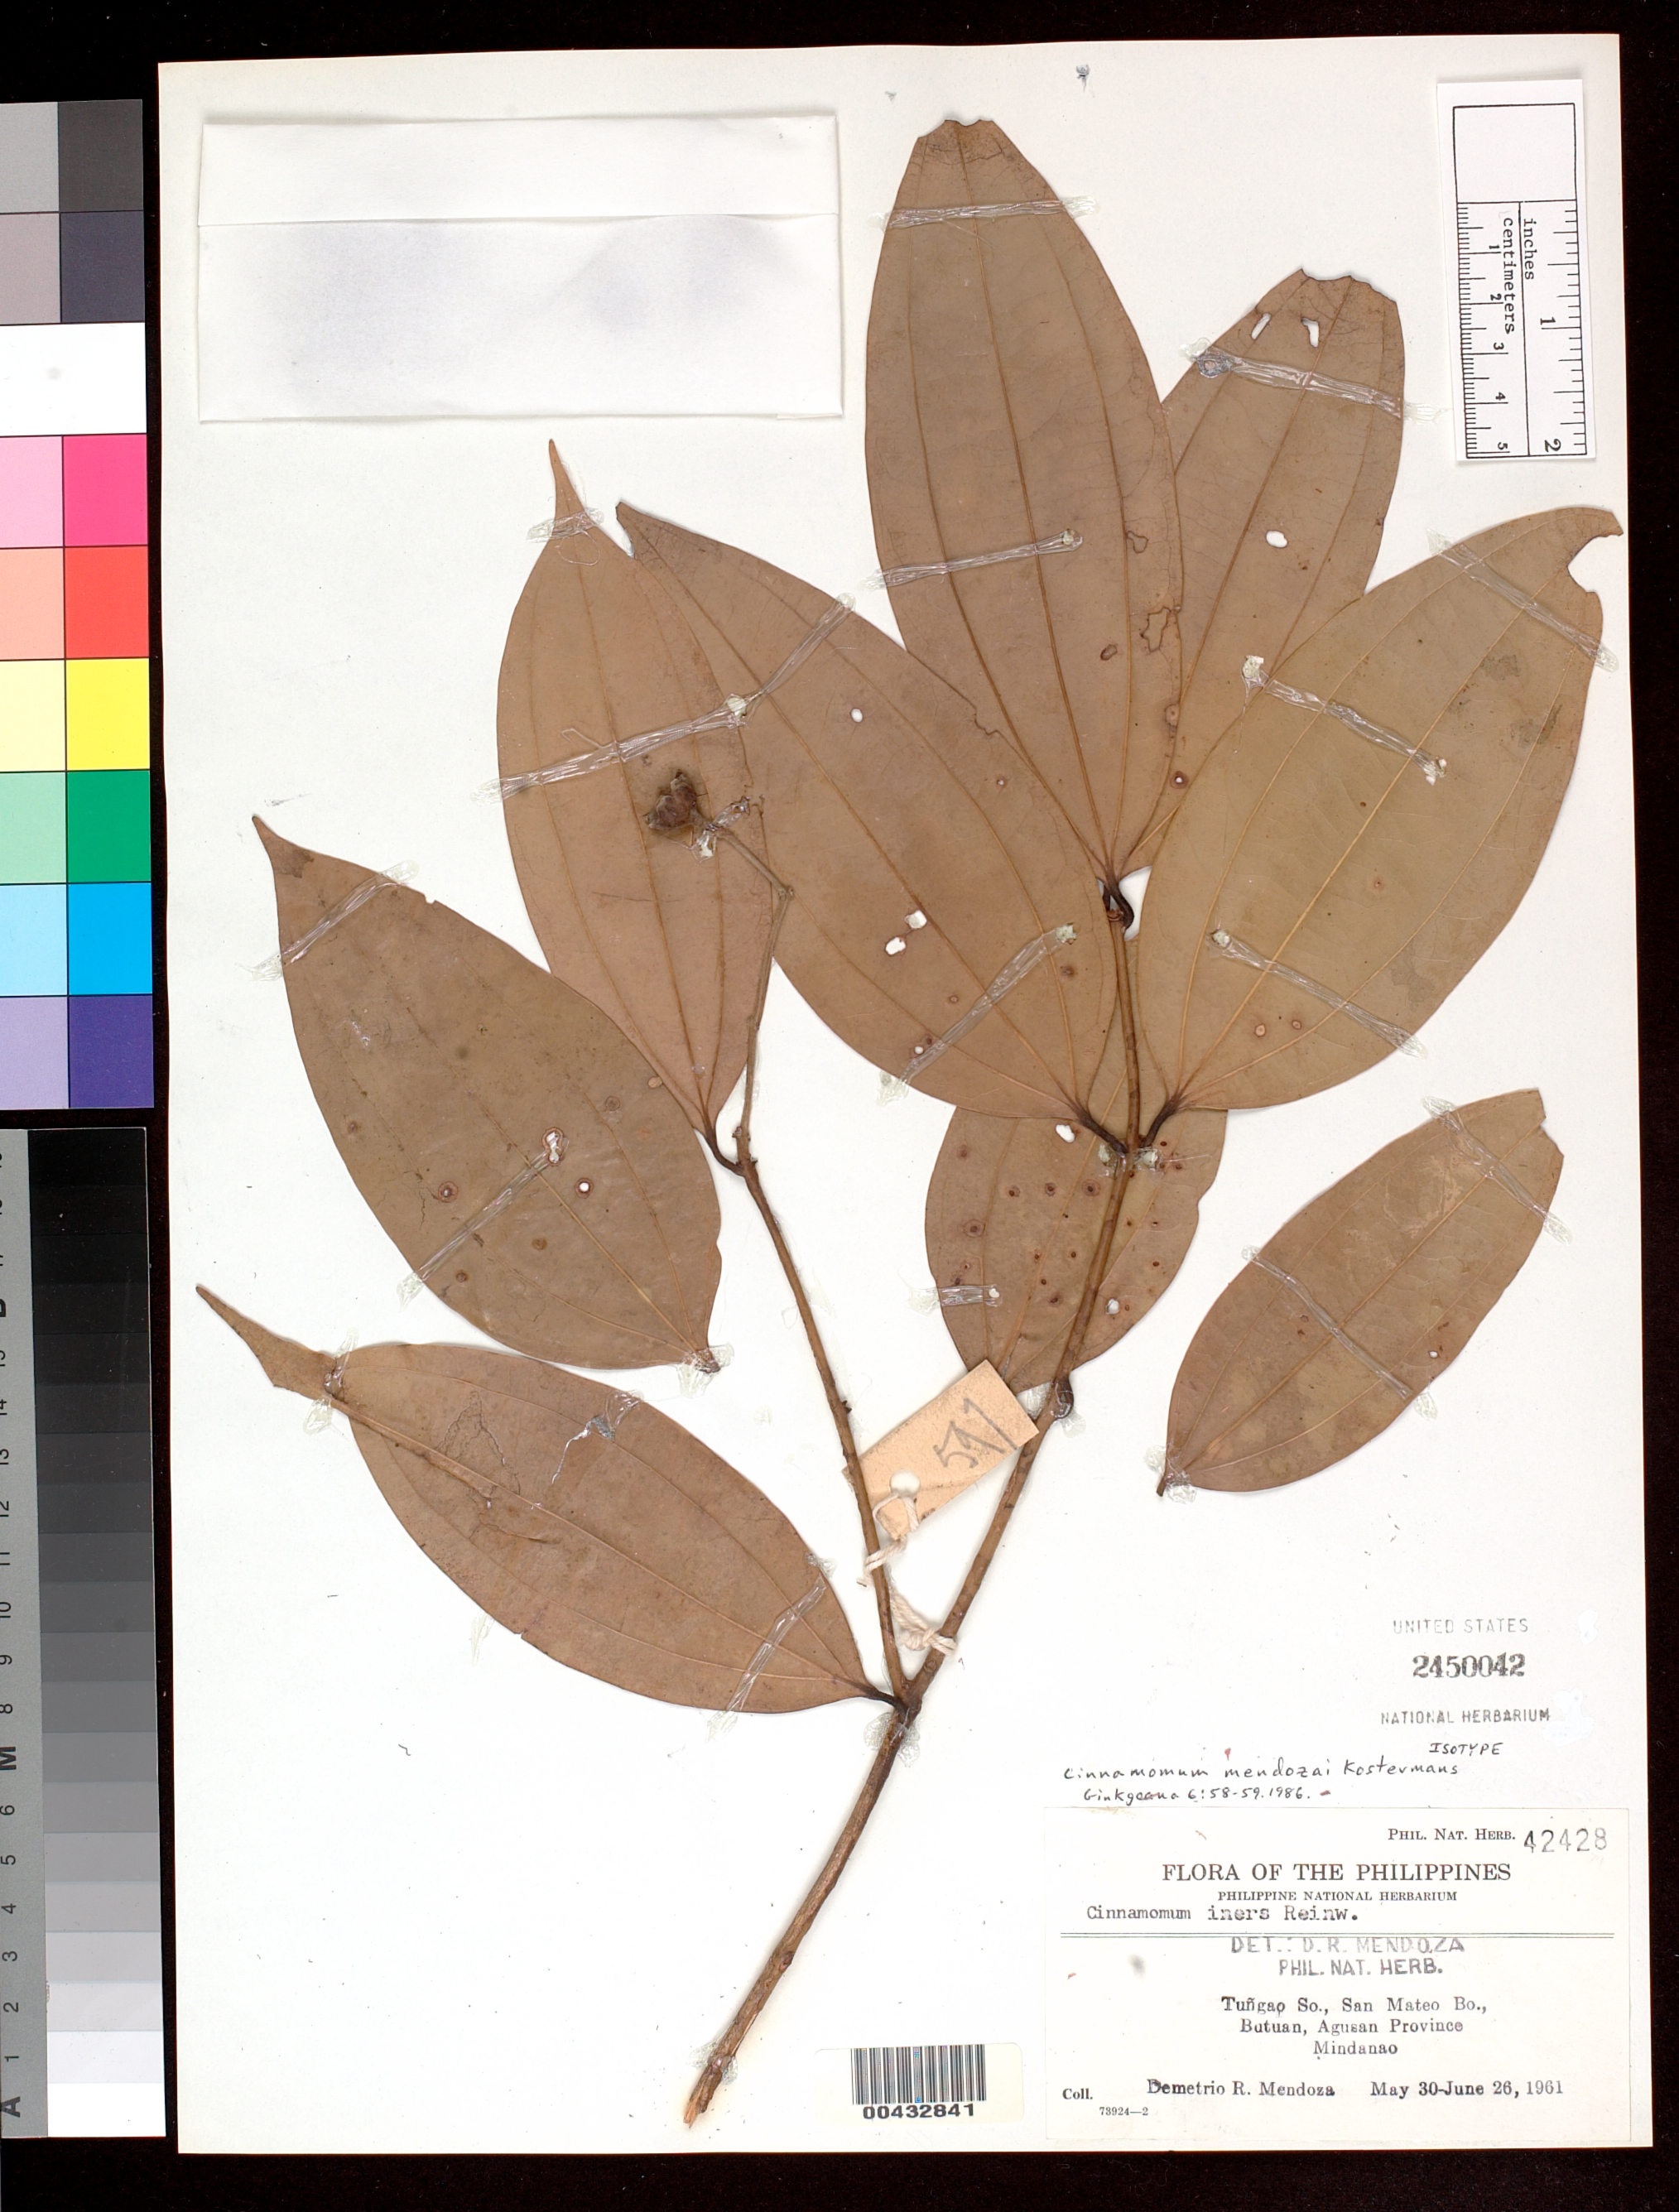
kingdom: Plantae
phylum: Tracheophyta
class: Magnoliopsida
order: Laurales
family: Lauraceae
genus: Cinnamomum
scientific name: Cinnamomum mendozai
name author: Kosterm.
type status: Isotype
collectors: D. Mendoza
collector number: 42428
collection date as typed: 30 May 1961 to 28 Jun 1961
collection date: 1961-05-30/1961-06-28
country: Philippines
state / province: Caraga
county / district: Agusan del Norte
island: Mindanao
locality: Tungaoso., San Mateo Bo., Butuan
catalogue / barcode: US 2450042